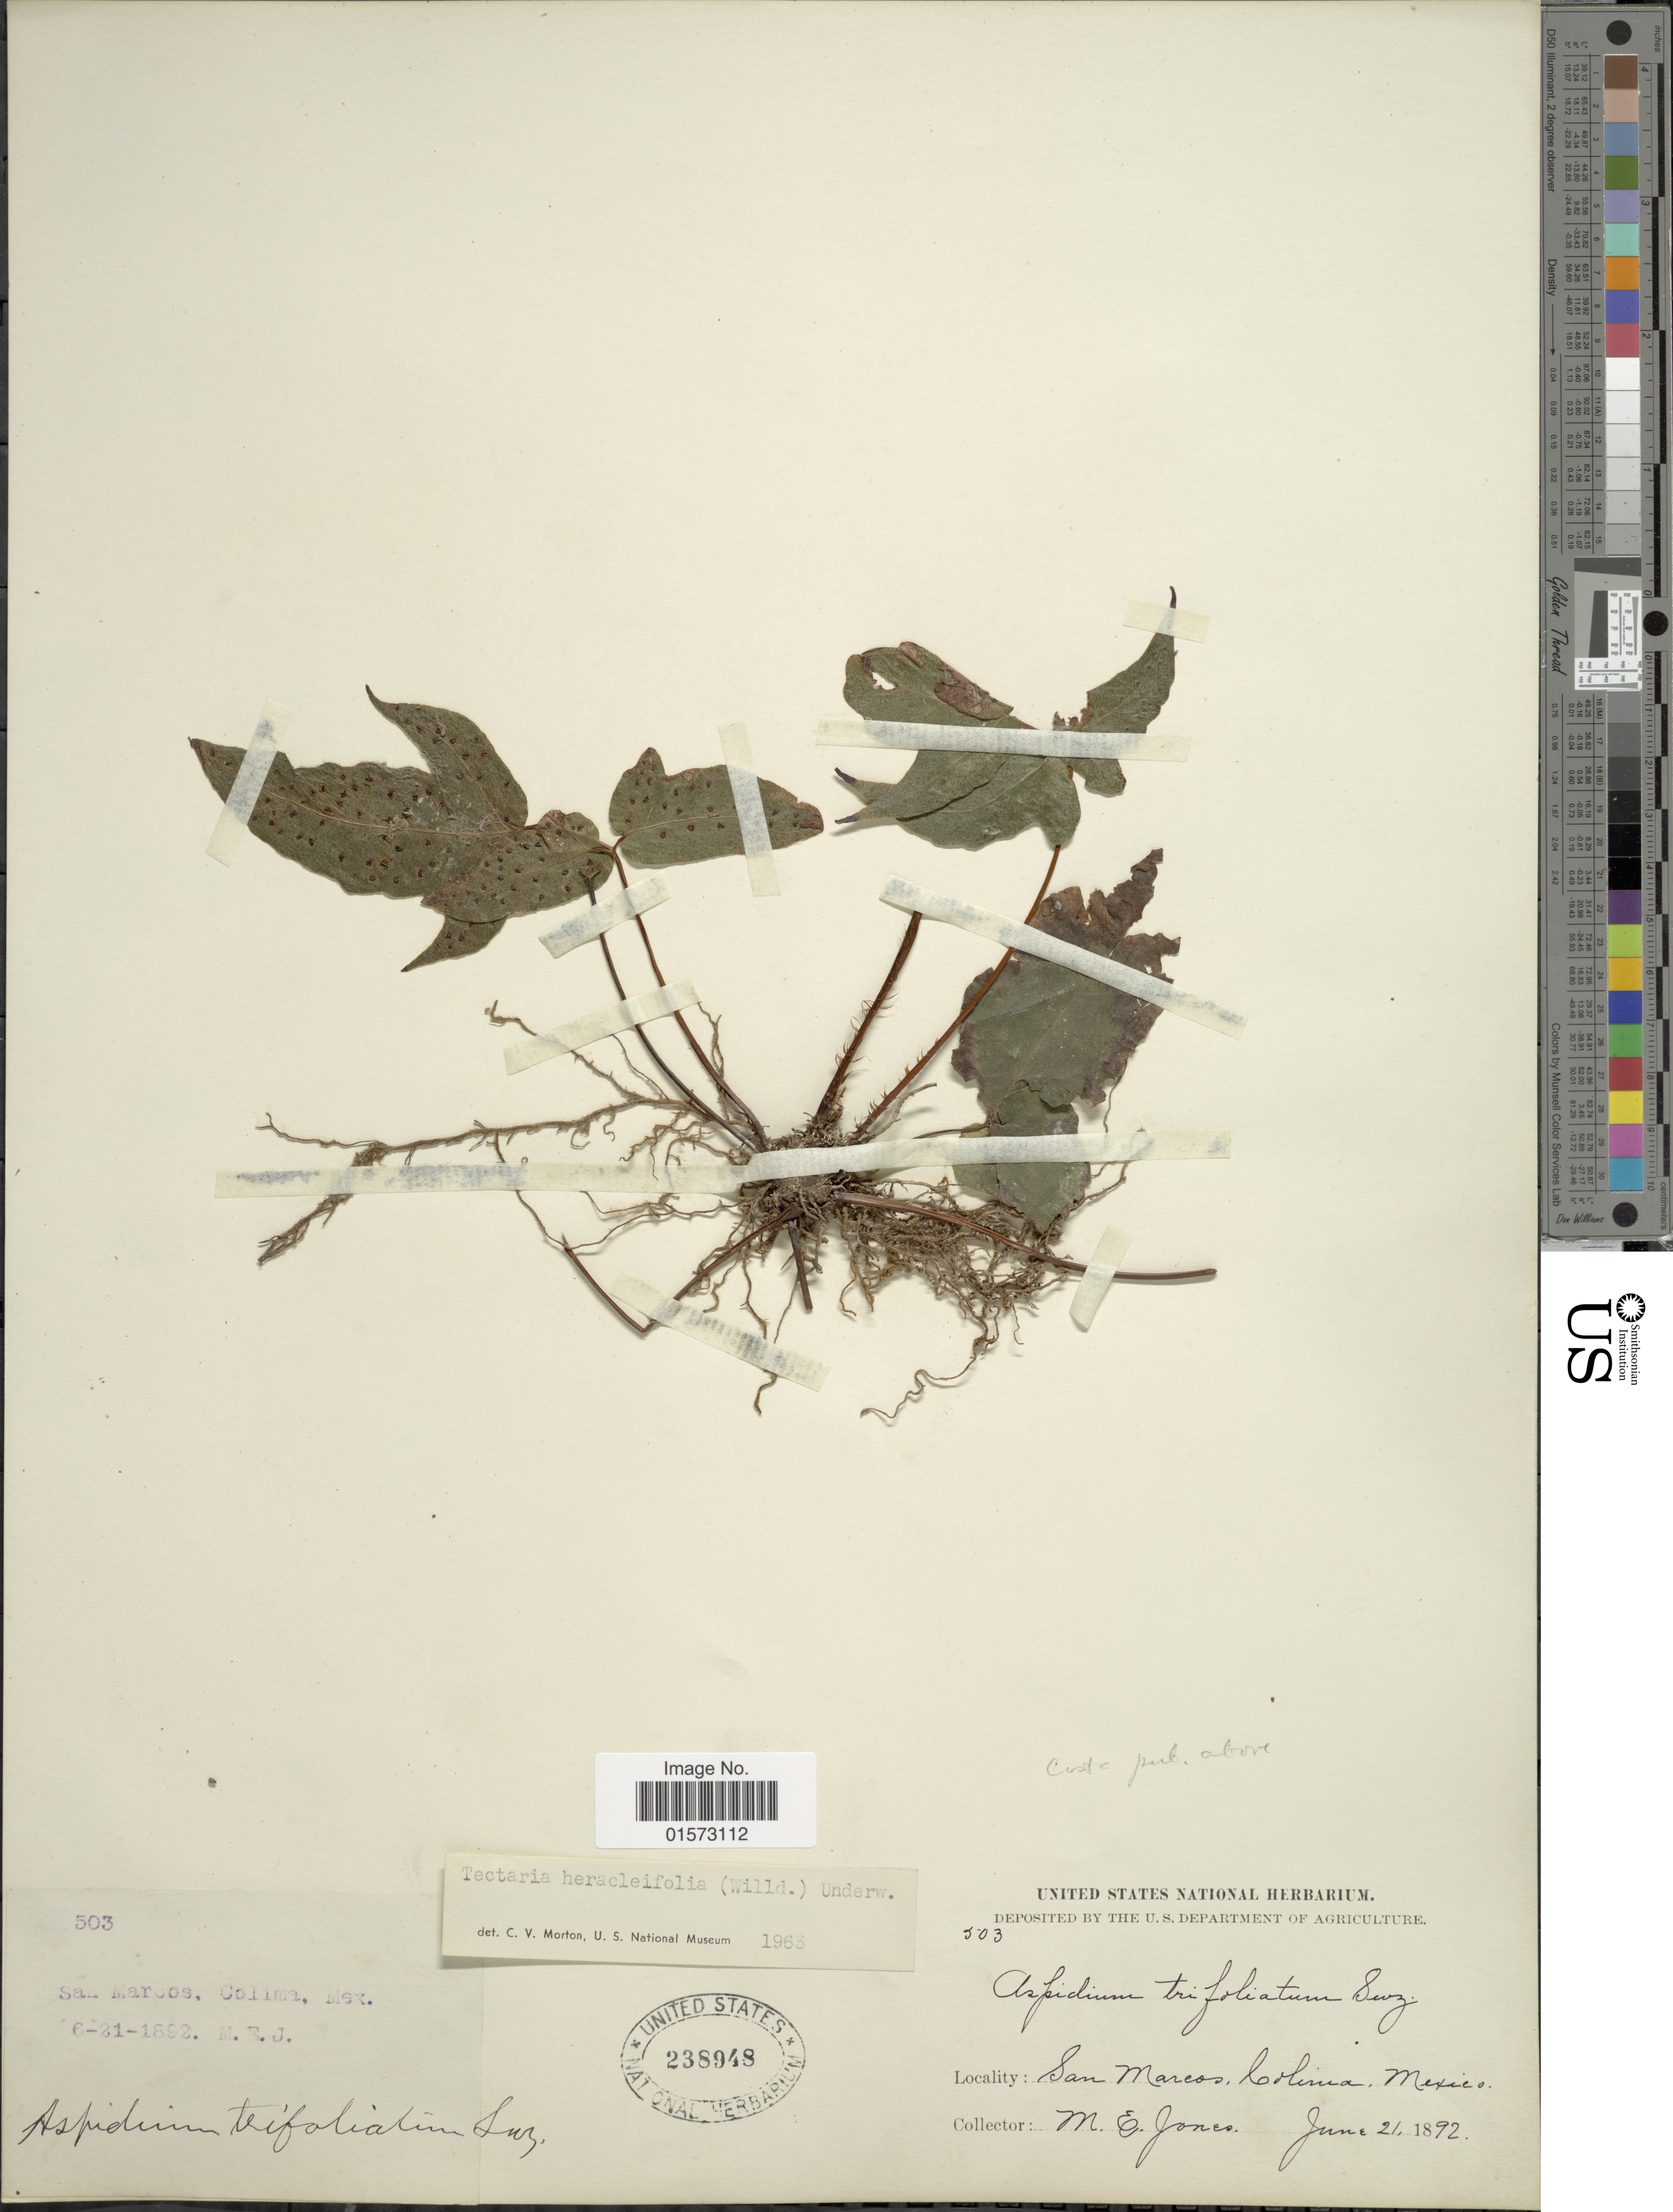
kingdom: Plantae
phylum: Tracheophyta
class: Polypodiopsida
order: Polypodiales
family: Tectariaceae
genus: Tectaria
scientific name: Tectaria heracleifolia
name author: (Willd.) Underw.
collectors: M. E. Jones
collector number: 503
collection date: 1892-06-21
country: Mexico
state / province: Colima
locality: San Marcos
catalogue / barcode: US 238948